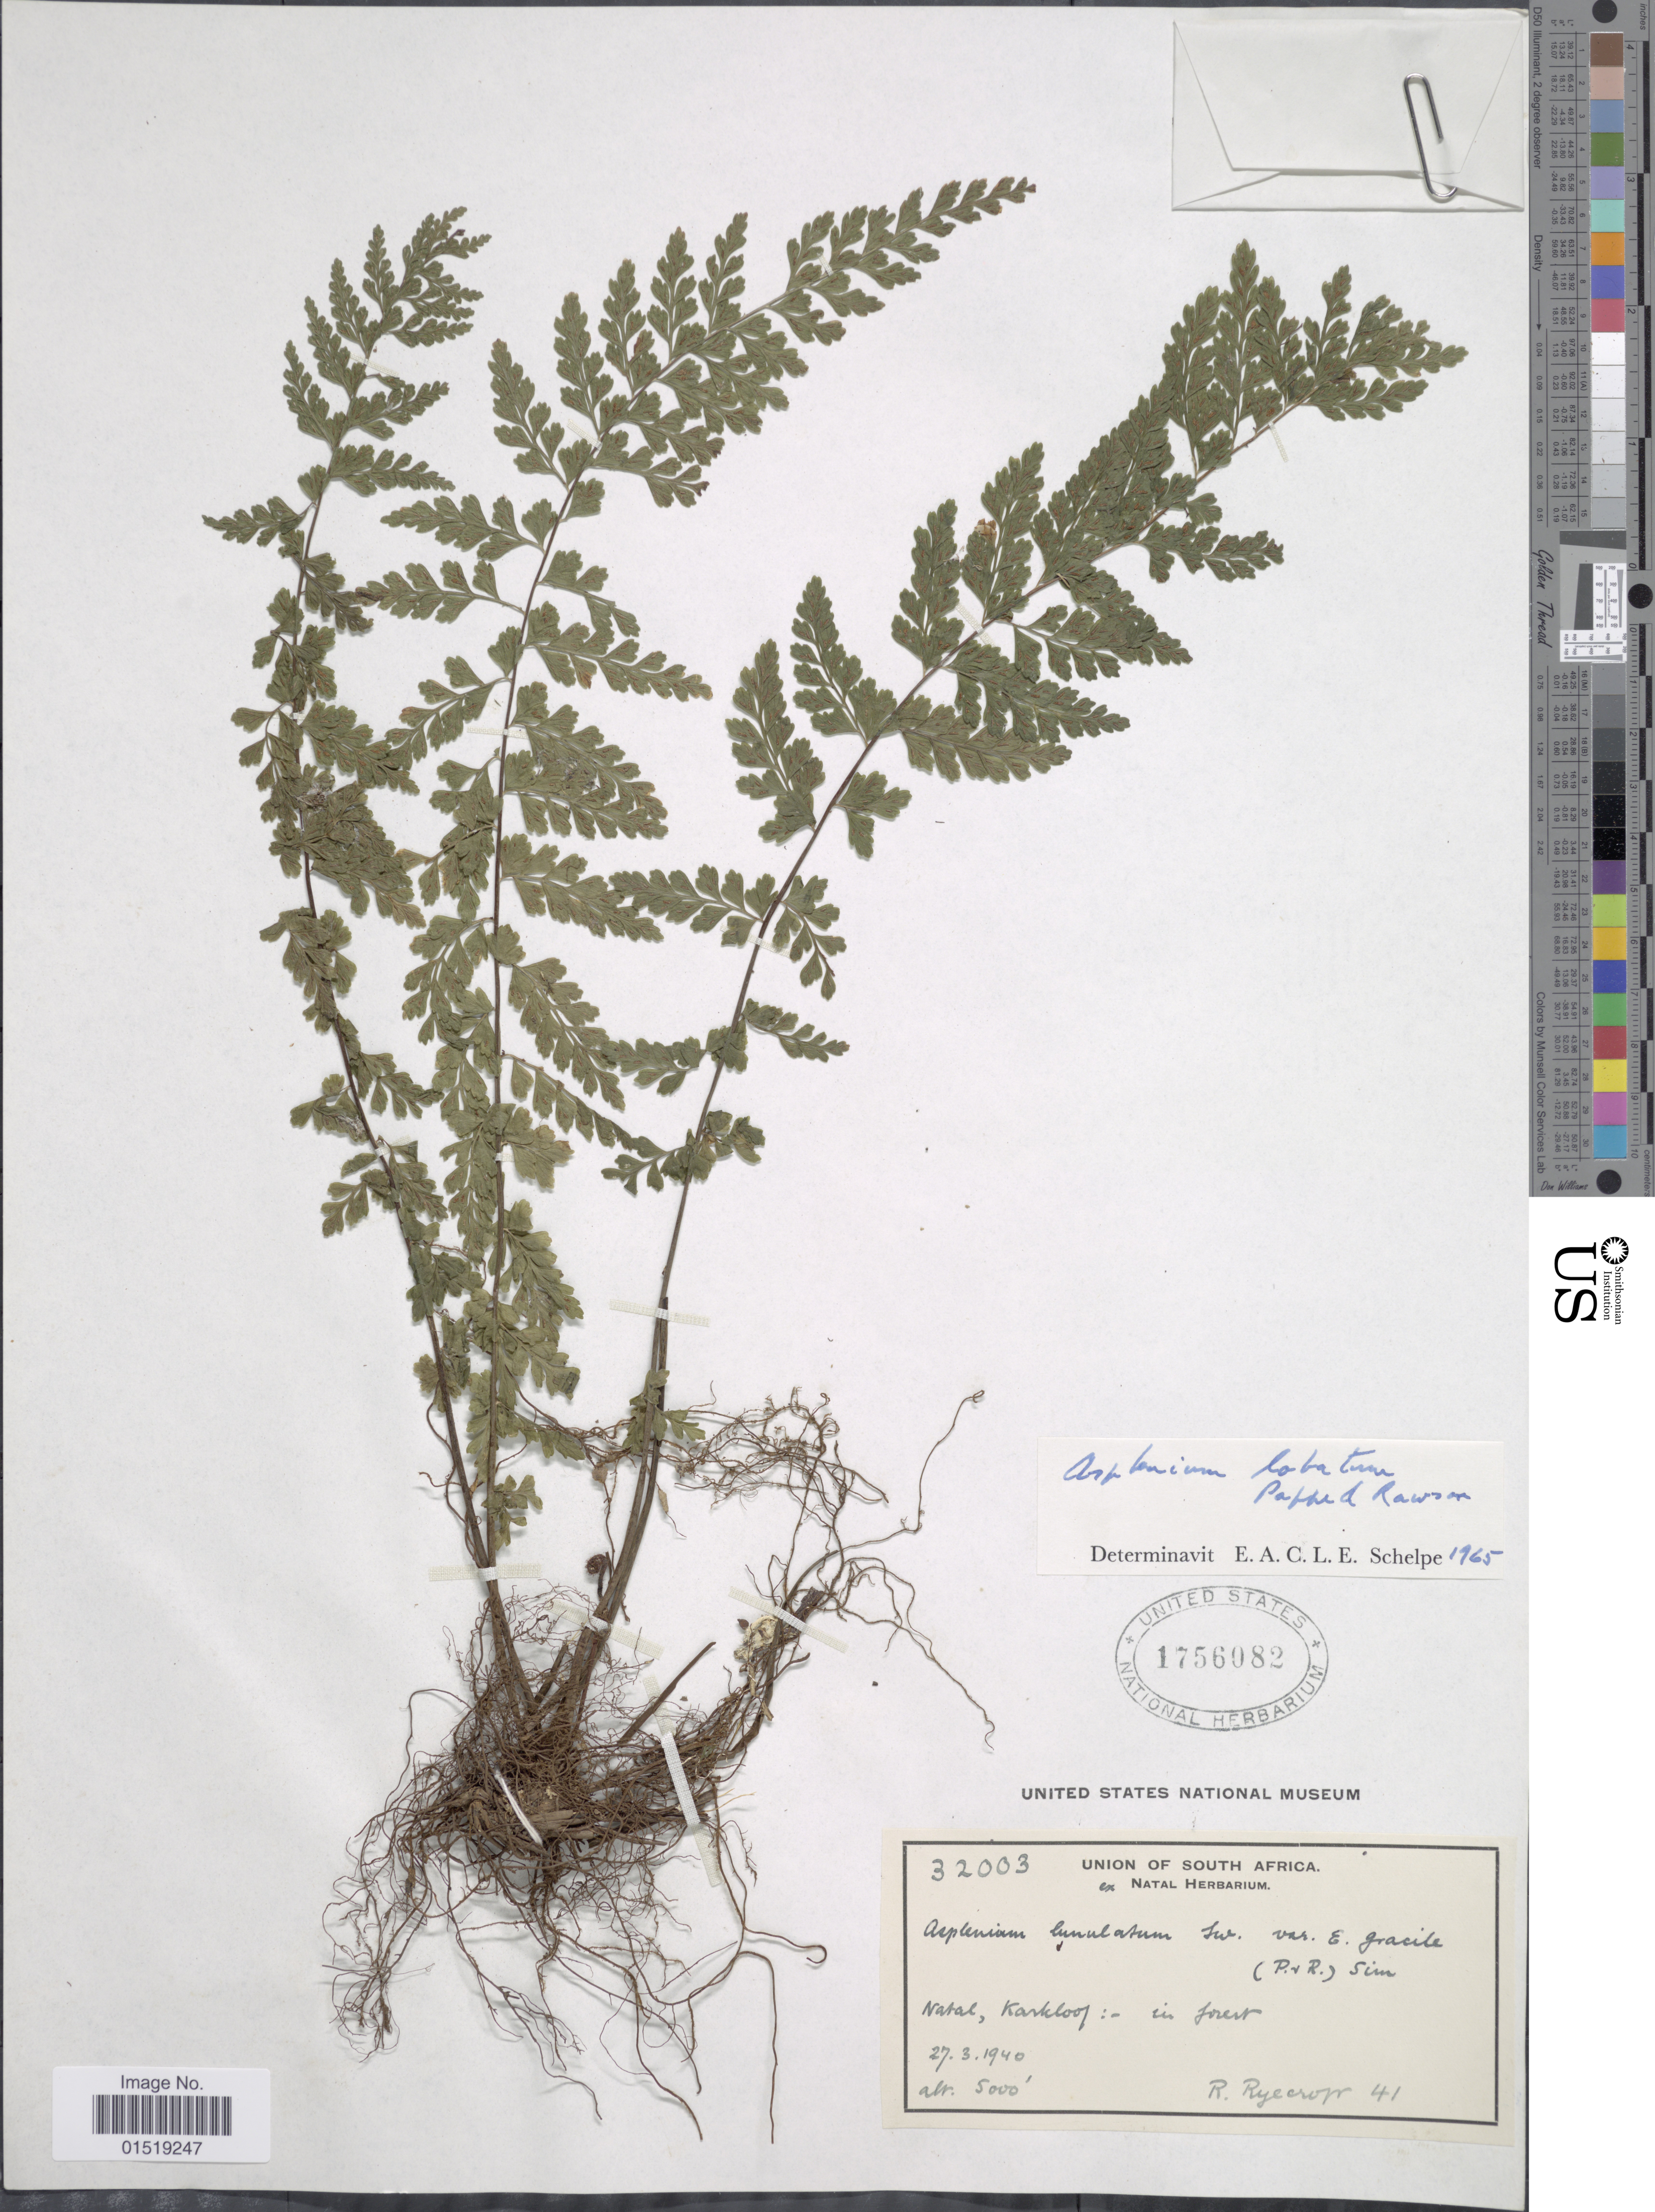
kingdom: Plantae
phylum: Tracheophyta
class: Polypodiopsida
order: Polypodiales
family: Aspleniaceae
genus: Asplenium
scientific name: Asplenium lobatum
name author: Pappe & Rawson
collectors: R. Ryecroff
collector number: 41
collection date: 1940-03-27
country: South Africa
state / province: KwaZulu-Natal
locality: Natal, Karkloof.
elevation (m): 1524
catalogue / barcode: US 1756082